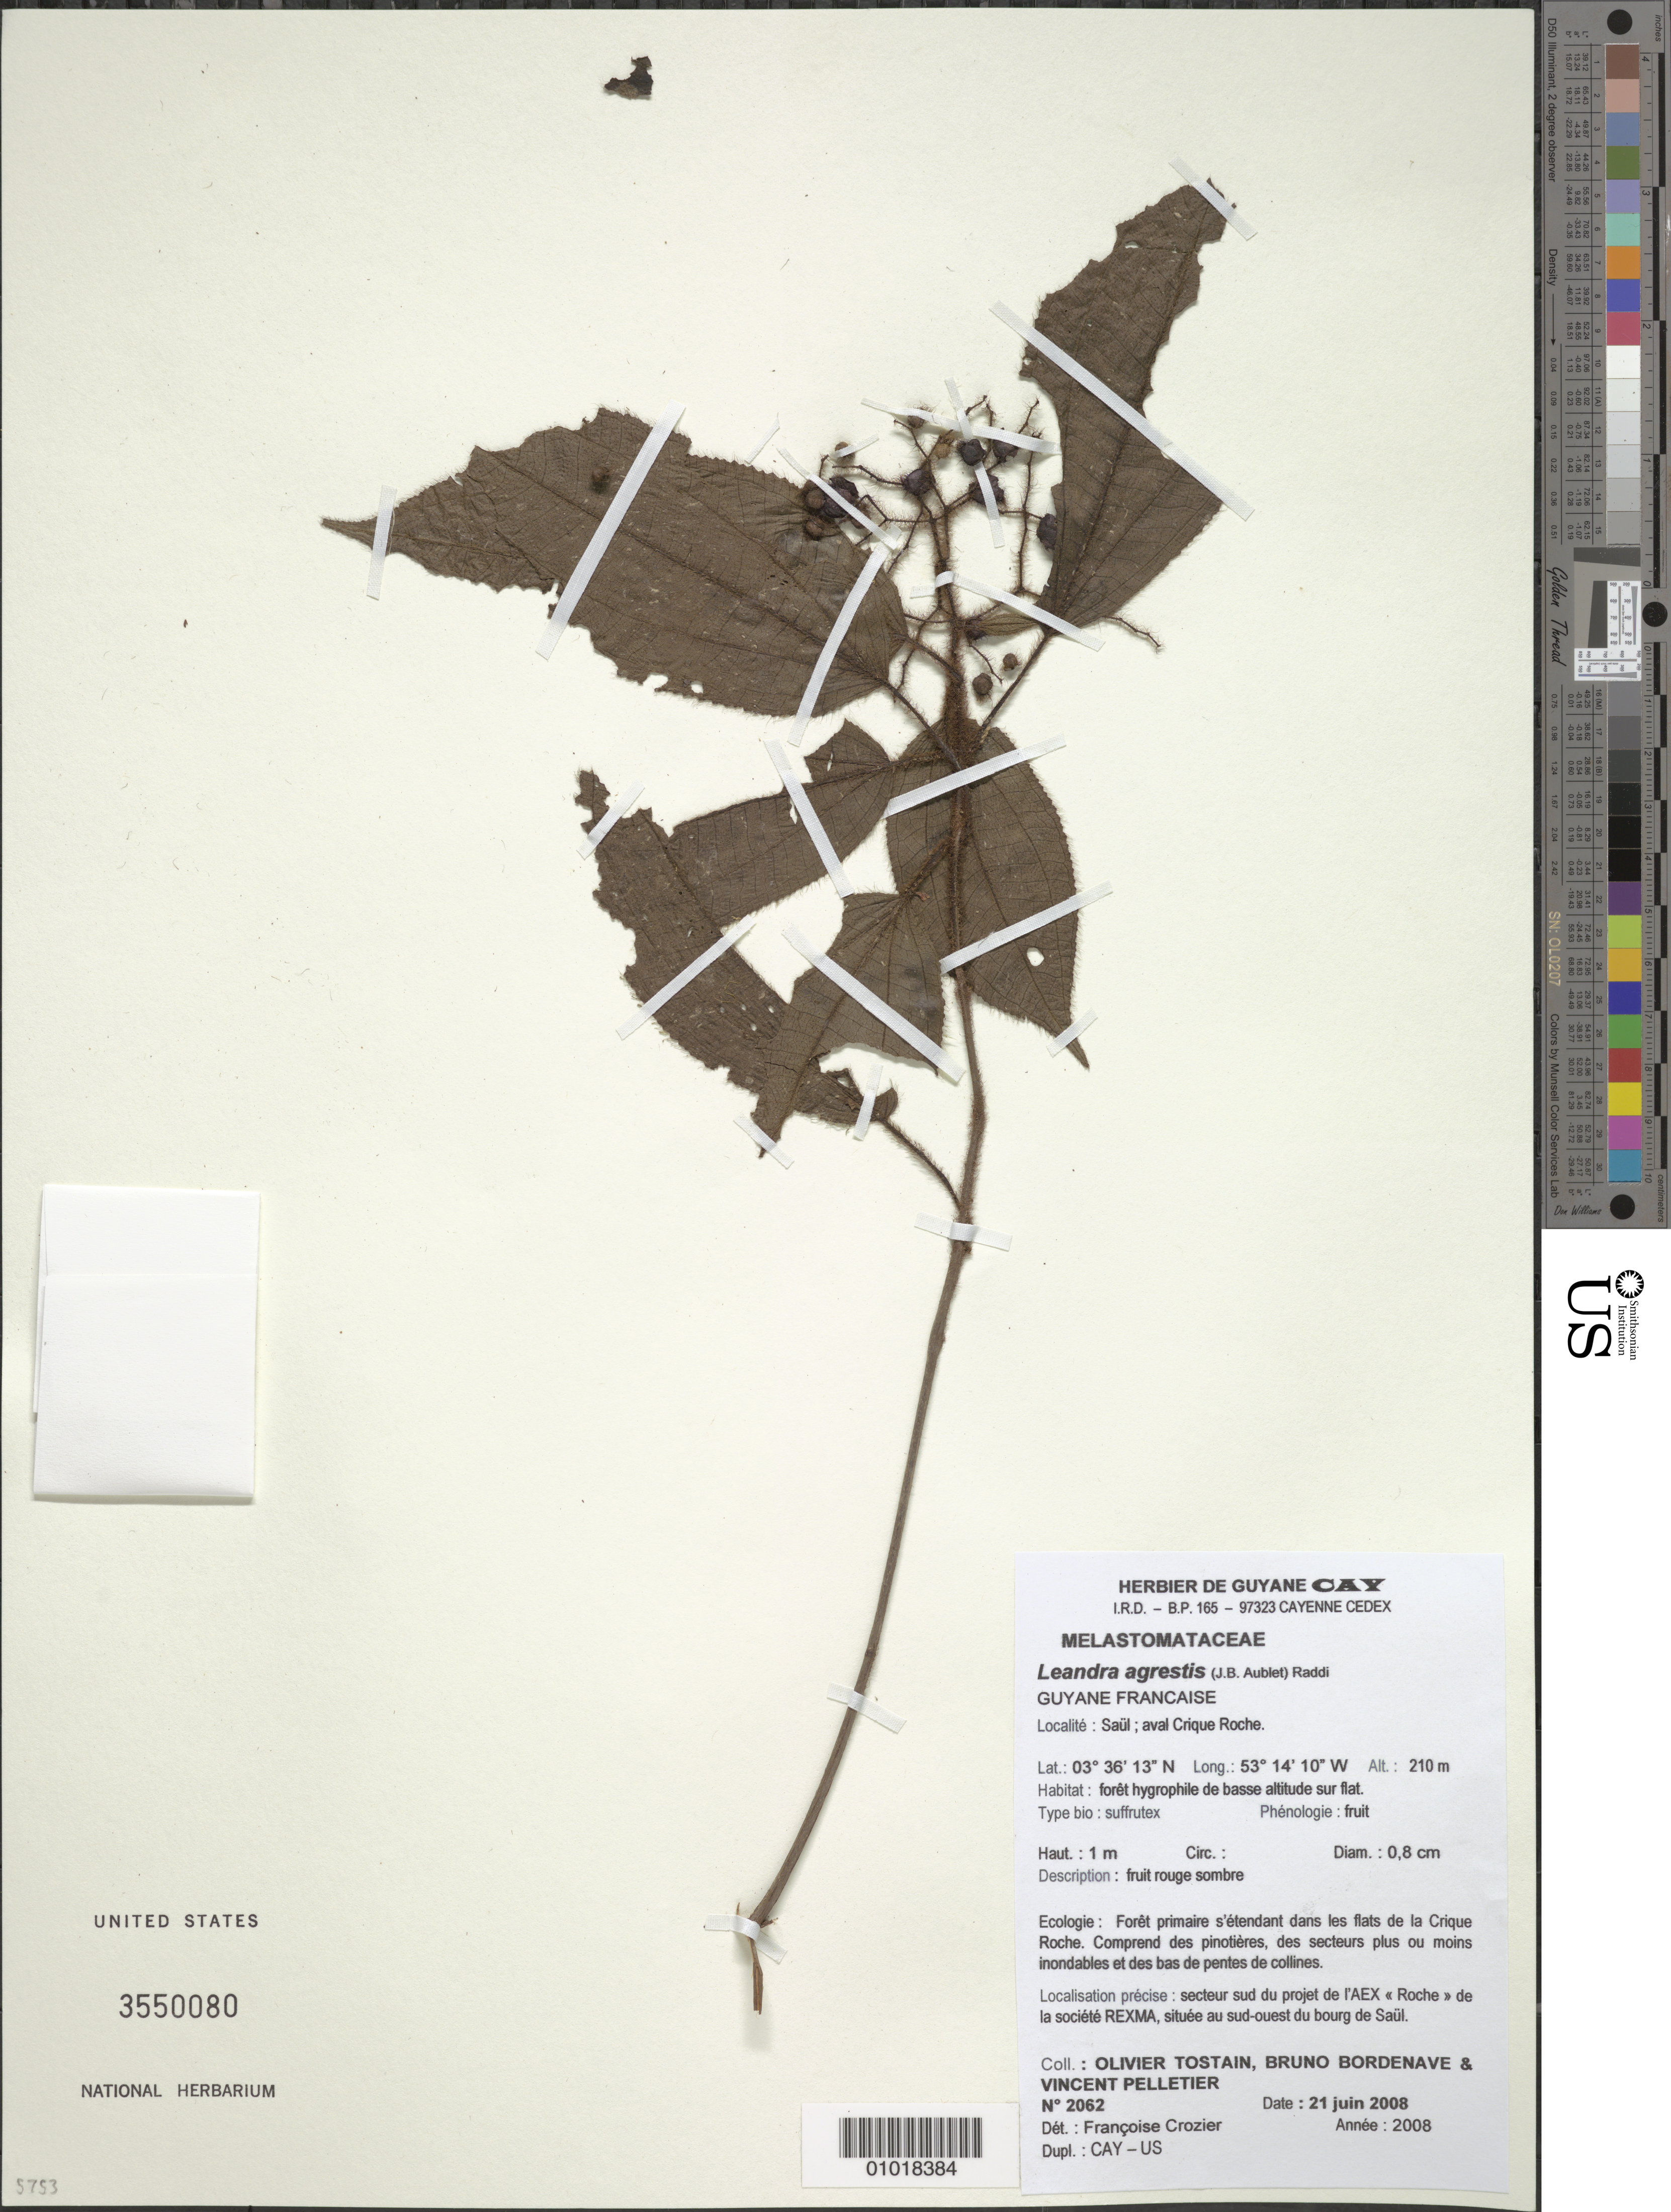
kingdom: Plantae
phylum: Tracheophyta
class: Magnoliopsida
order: Myrtales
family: Melastomataceae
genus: Leandra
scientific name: Leandra agrestis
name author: (Aubl.) Raddi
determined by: Crozier, F.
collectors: O. Tostain, B. Bordenave & V. Pelletier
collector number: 2062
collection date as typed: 21-Jun-08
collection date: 2008-06-21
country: French Guiana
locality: Saül; aval Crique Roche; secteur sud du projet de l'AEX "Roche" de la societe REXMA, situee au SO du bourg de Saul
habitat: Foret hygrophile de basse altitude sur flat. Foret primaire s'etendant dans les flats de la Cirque Limonade. Comprend des secteurs plus ou moins…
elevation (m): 210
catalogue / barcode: US 3550080